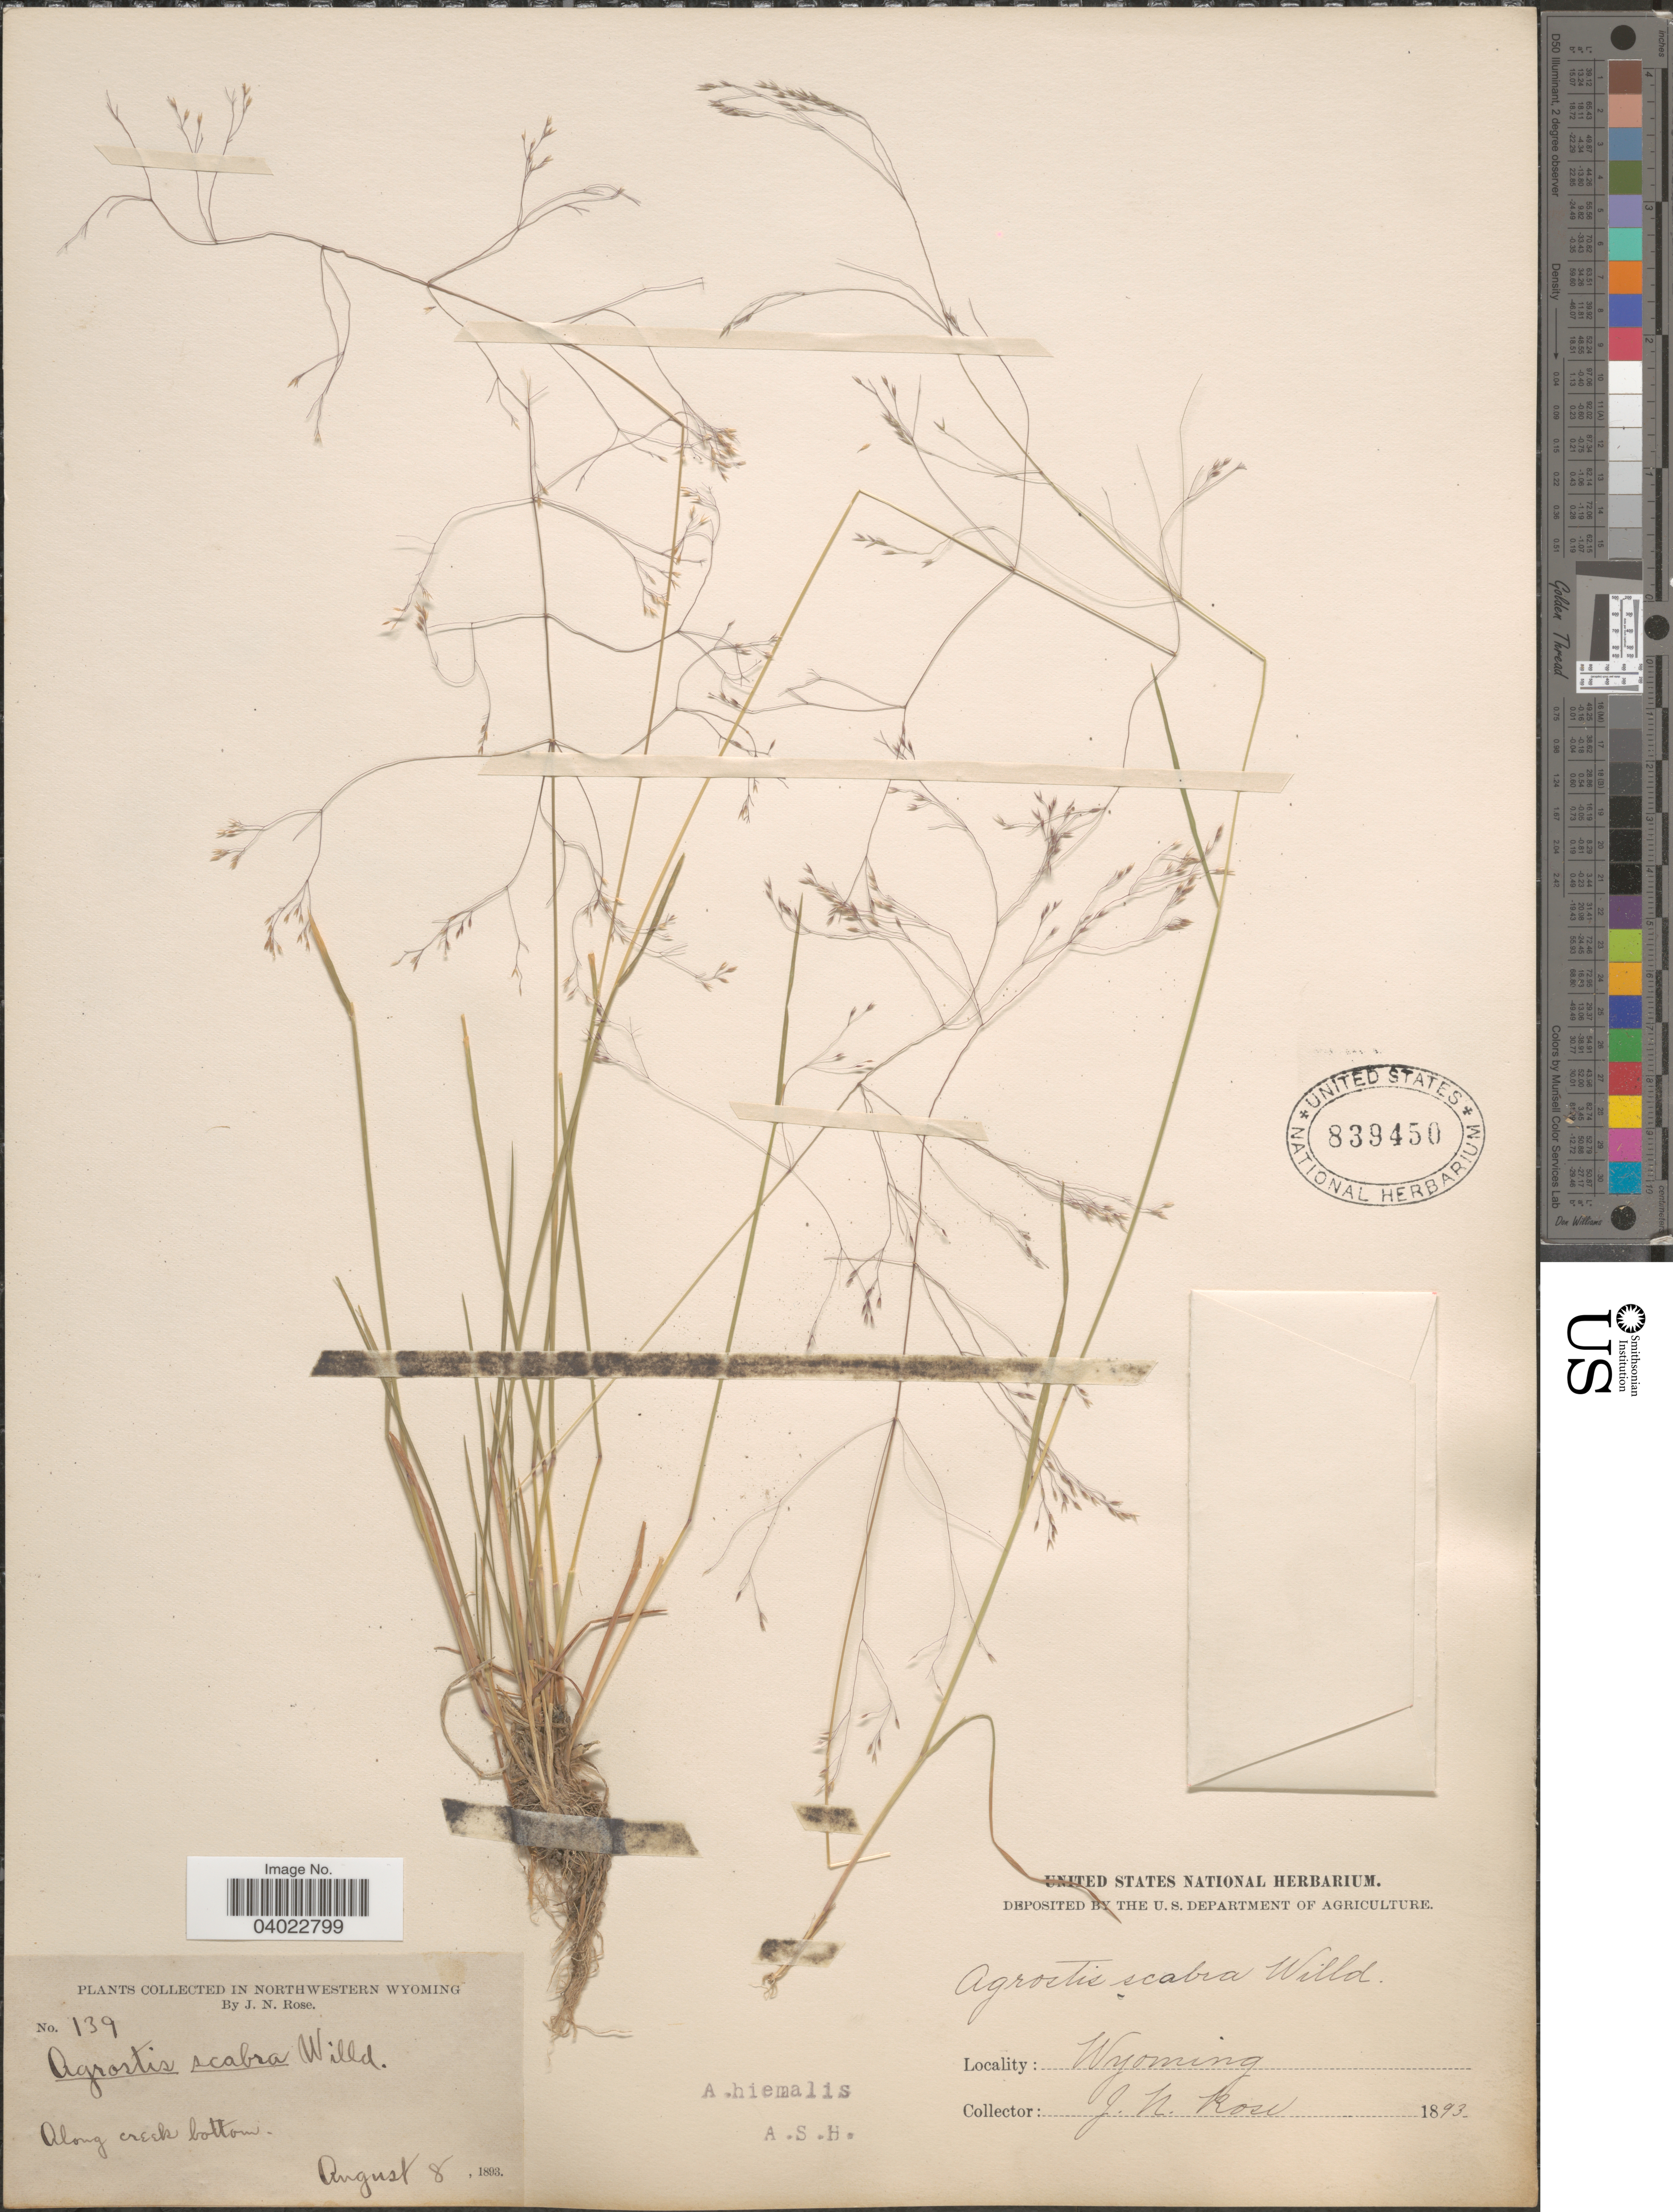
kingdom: Plantae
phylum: Tracheophyta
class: Liliopsida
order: Poales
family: Poaceae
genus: Agrostis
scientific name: Agrostis scabra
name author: Willd.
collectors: J. N. Rose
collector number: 139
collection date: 1893-08-08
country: United States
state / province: Wyoming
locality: In Northwestern Wyoming. Along creek bottom.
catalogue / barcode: US 839450